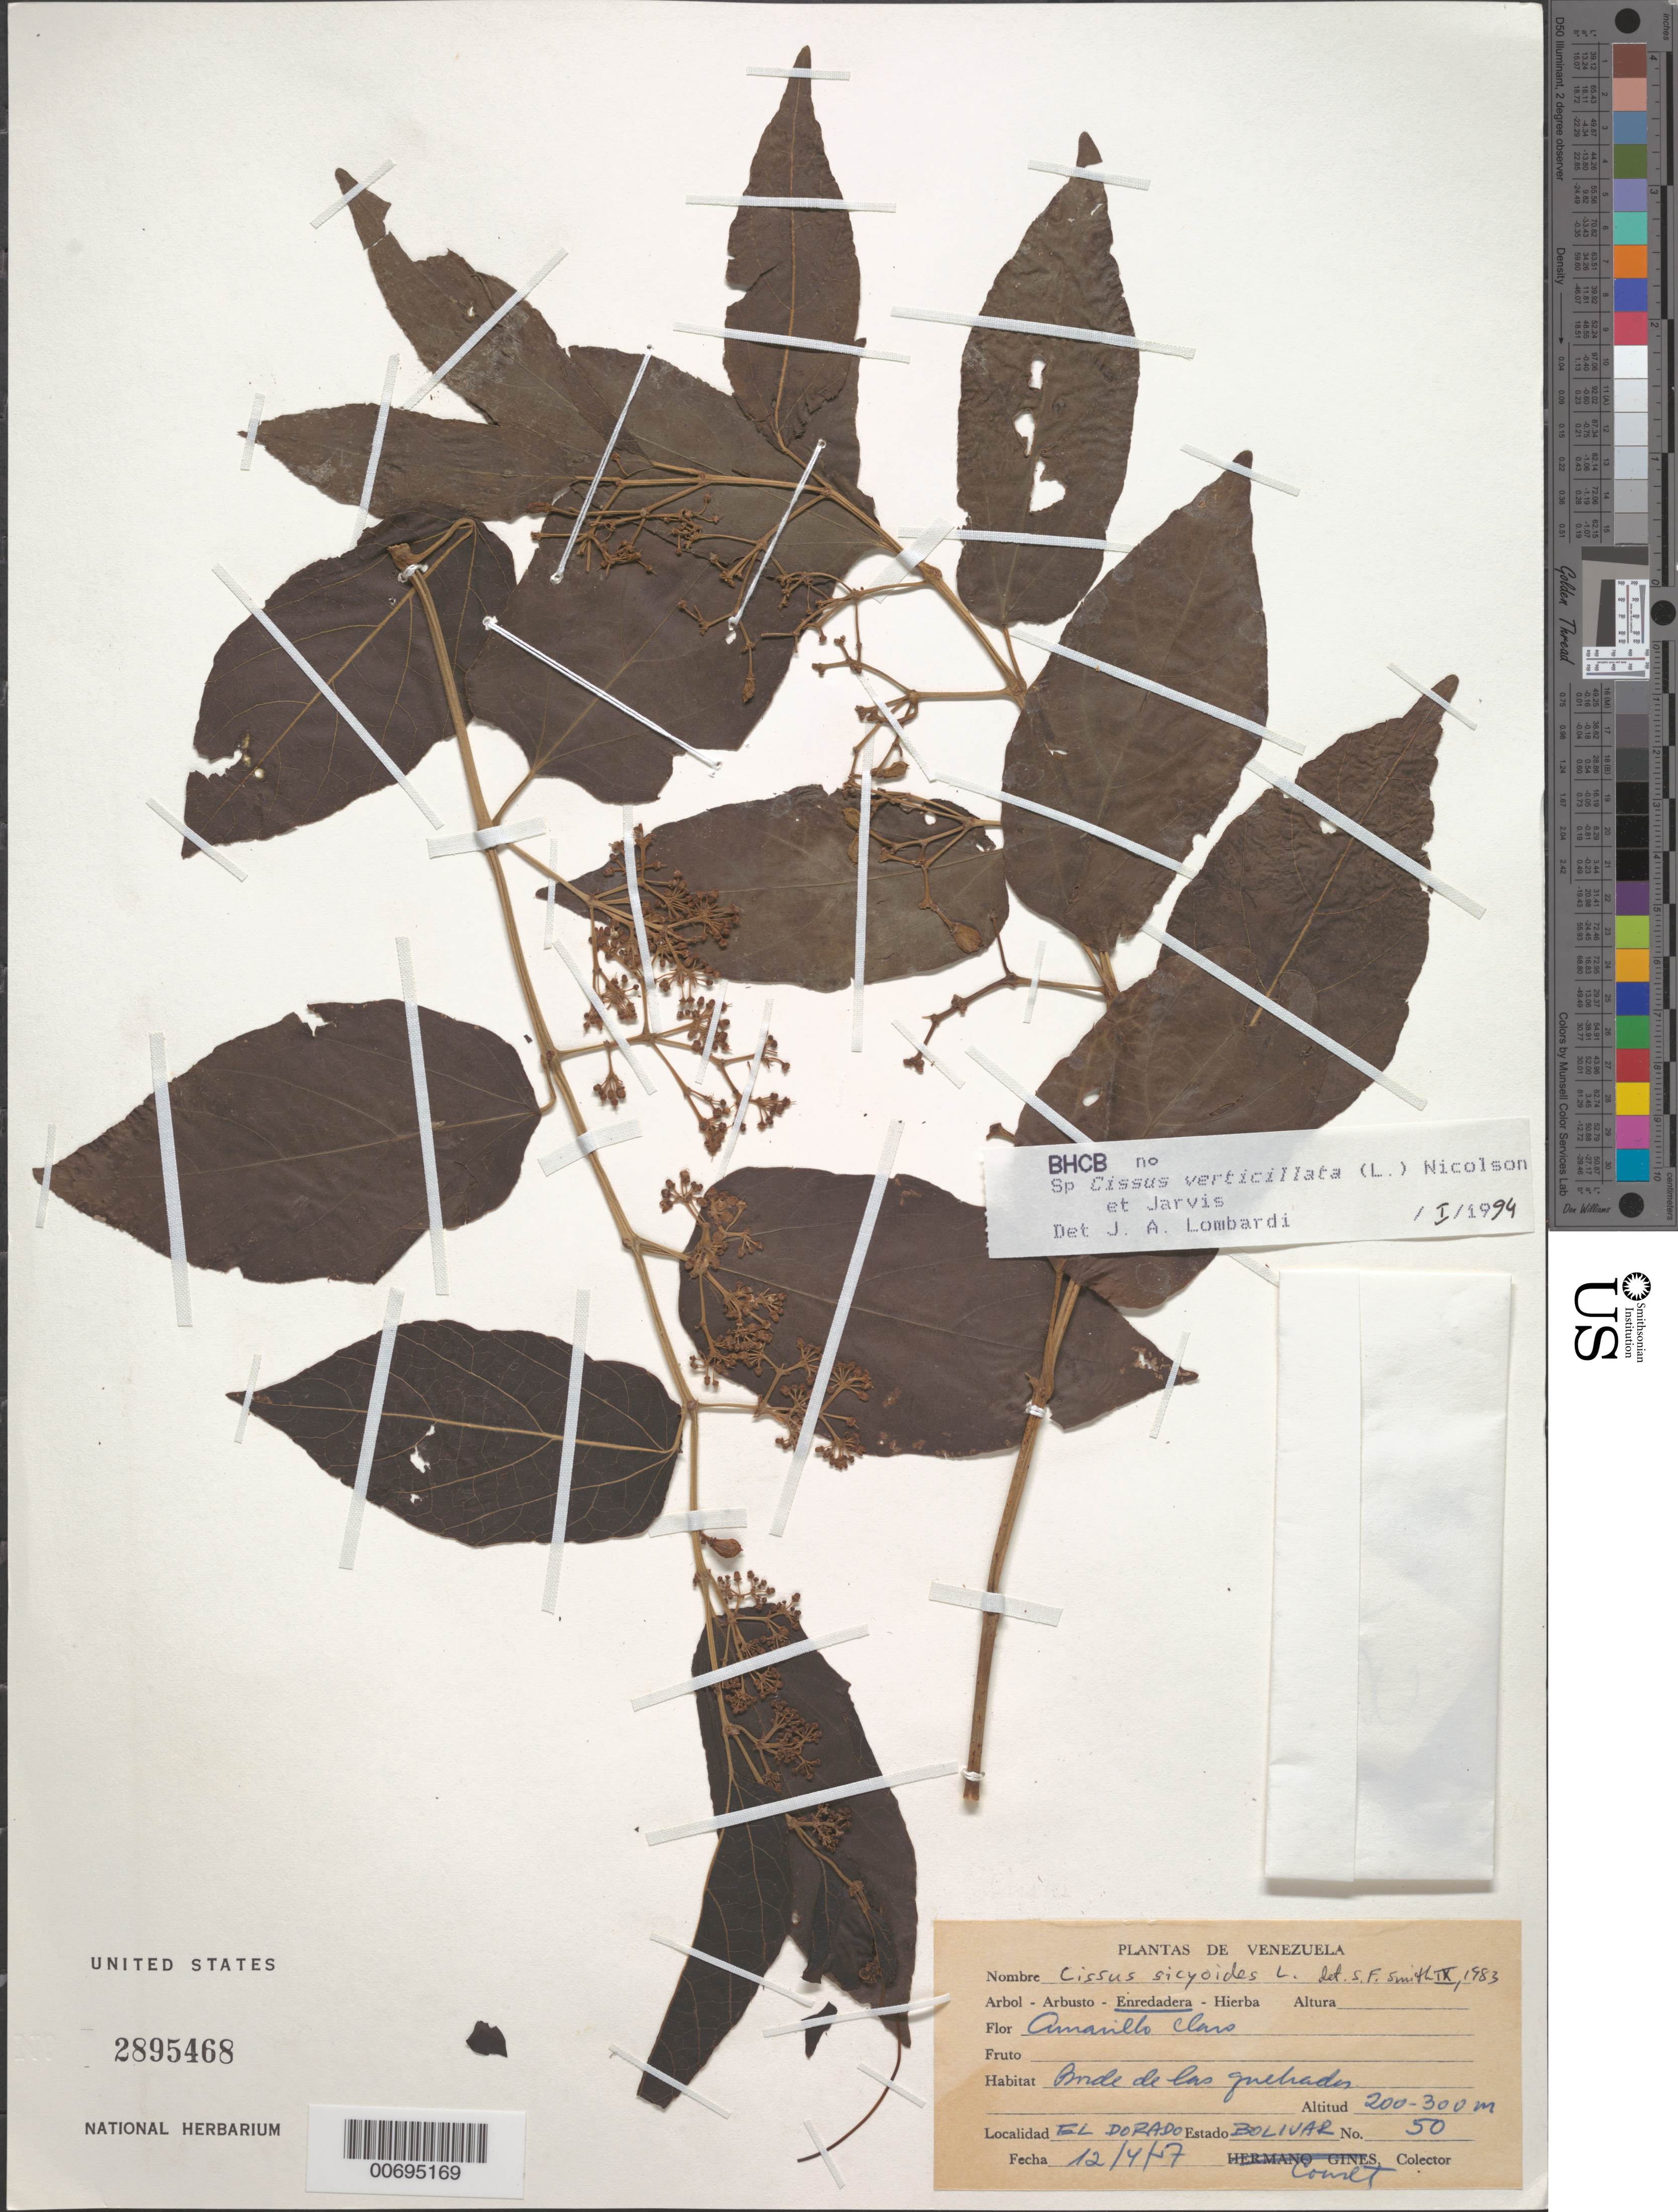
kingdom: Plantae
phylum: Tracheophyta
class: Magnoliopsida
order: Vitales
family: Vitaceae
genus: Cissus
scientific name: Cissus verticillata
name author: (L.) Nicolson & C.E. Jarvis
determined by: Lombardi, Julio A.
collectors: -. Couret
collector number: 50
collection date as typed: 12-Apr-57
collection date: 1957-04-12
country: Venezuela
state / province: Bolívar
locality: El Dorado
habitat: Edge of gorge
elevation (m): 200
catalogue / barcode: US 2895468